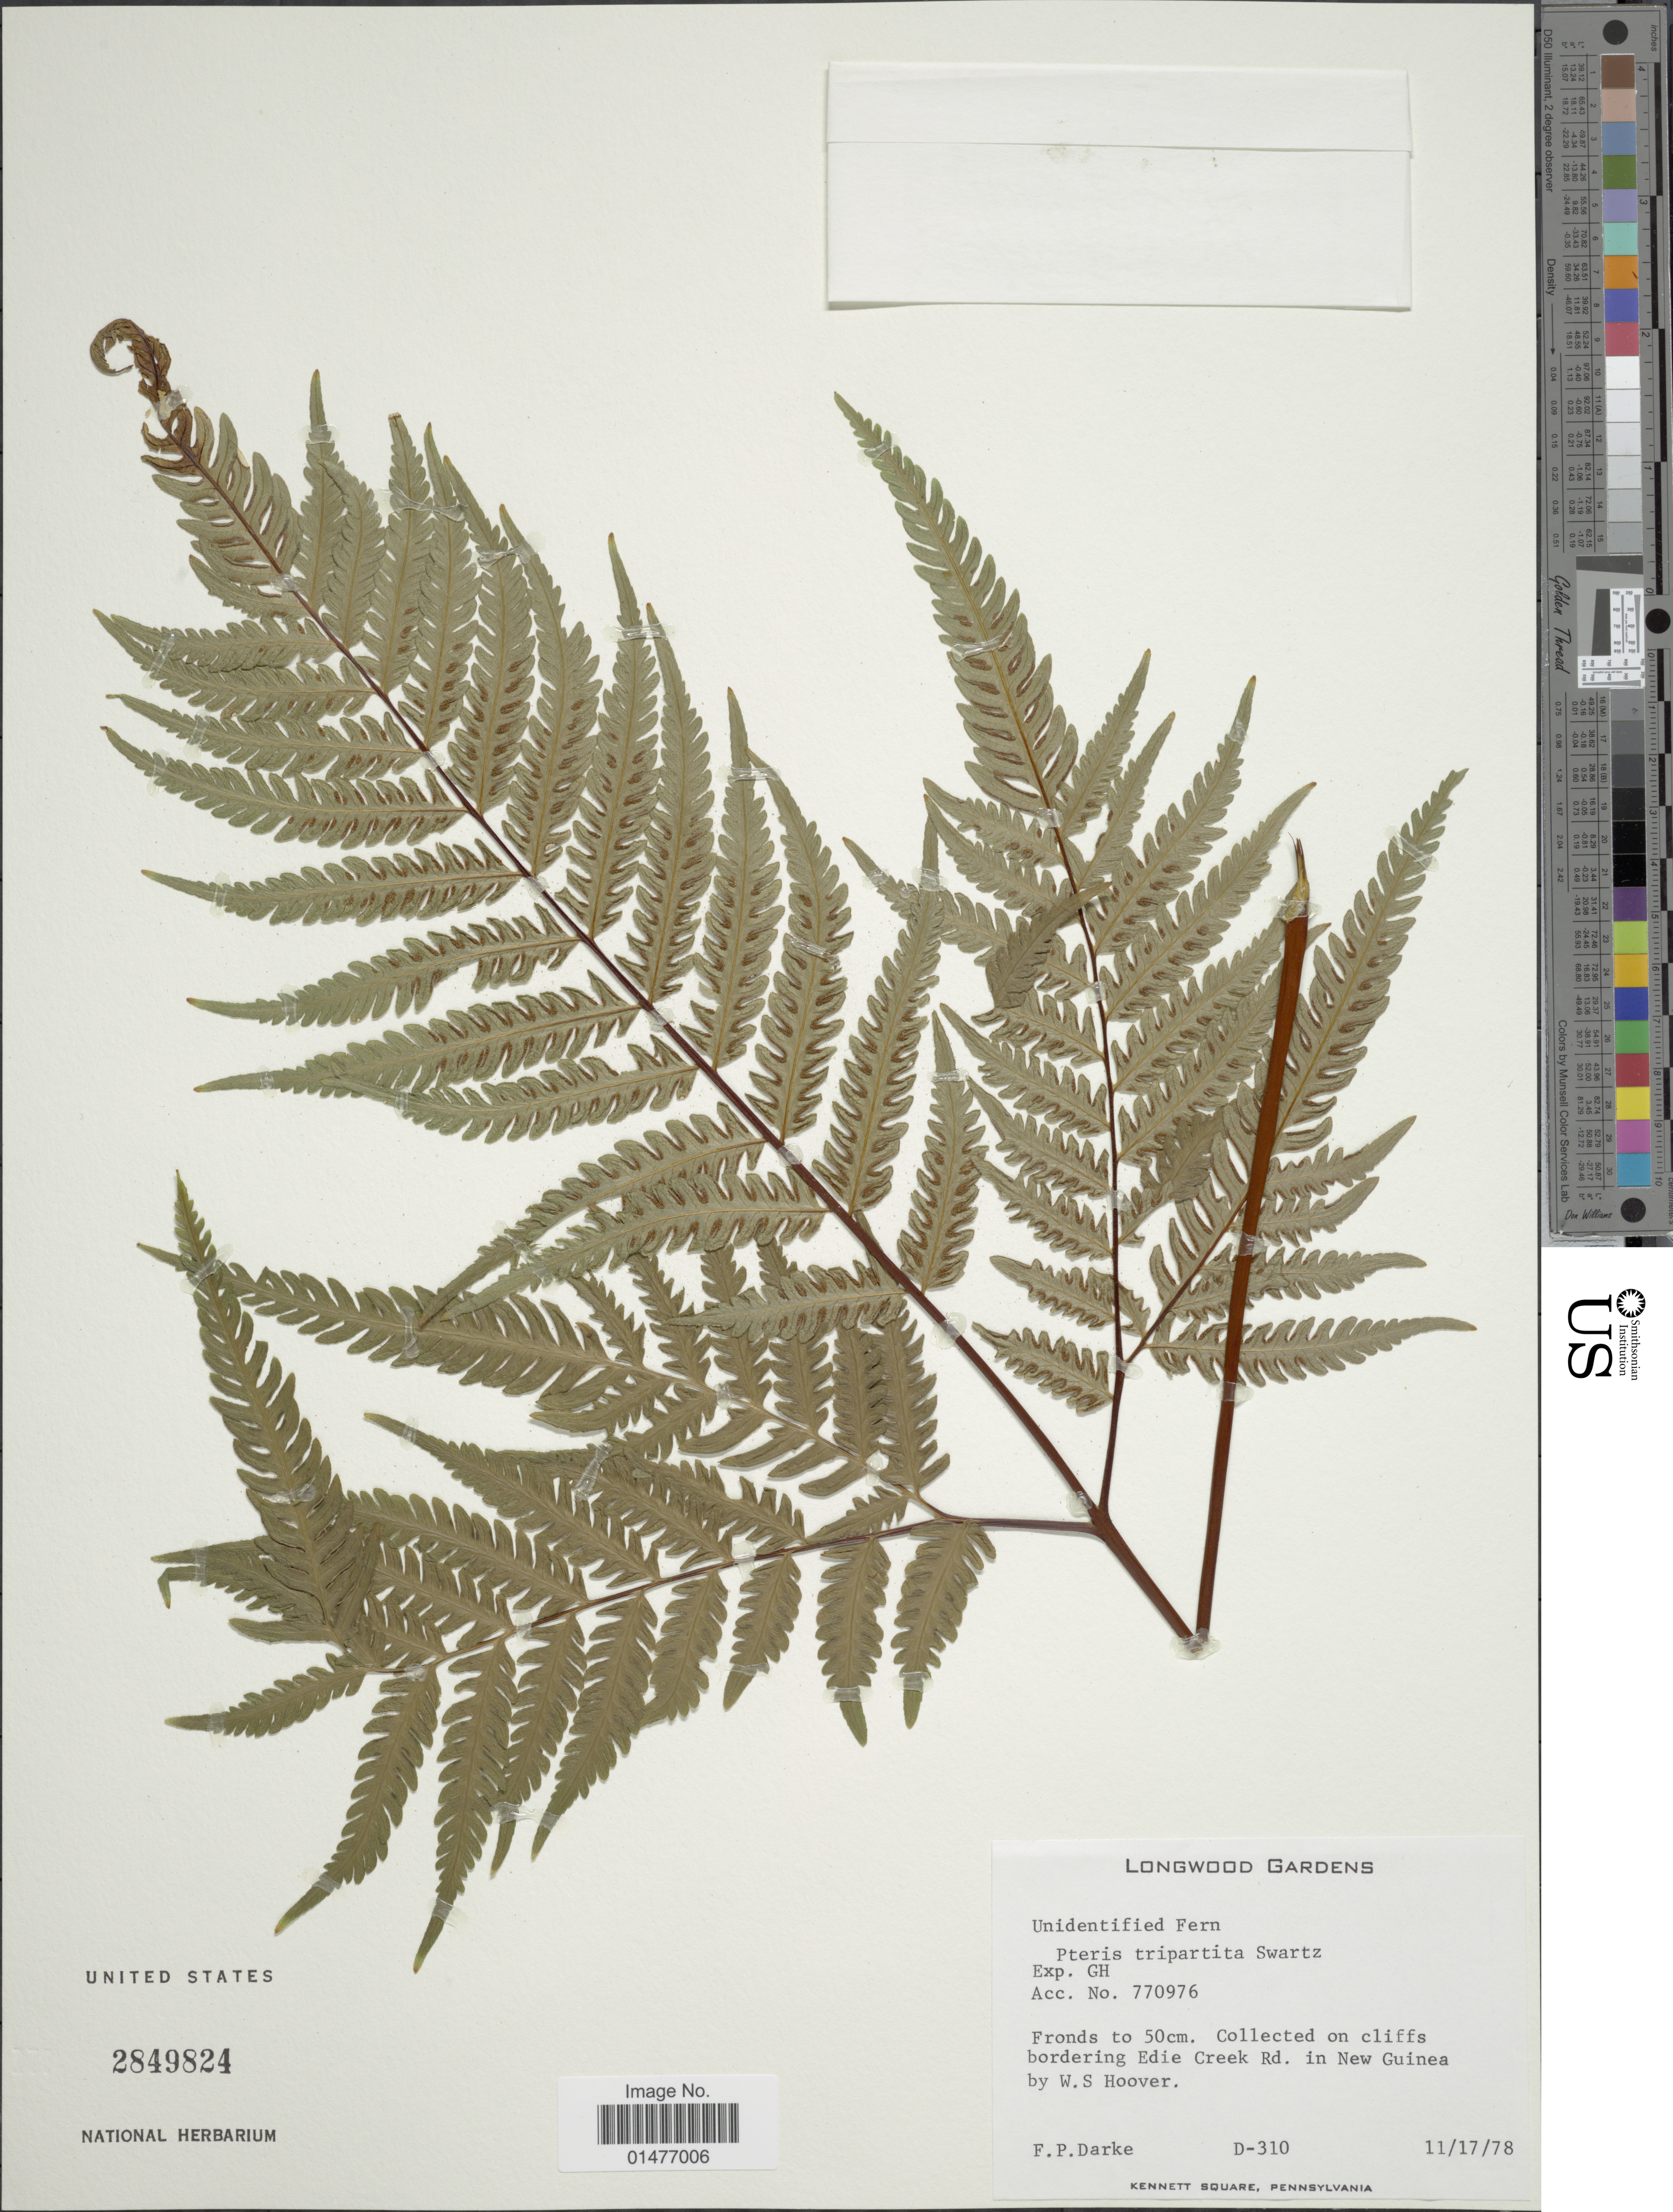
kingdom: Plantae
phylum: Tracheophyta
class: Polypodiopsida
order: Polypodiales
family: Pteridaceae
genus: Pteris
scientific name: Pteris tripartita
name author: Sw.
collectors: F. Darke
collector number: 770976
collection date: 1978-11-17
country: Papua New Guinea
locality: Collected on cliffs bordering Edie creek Rd.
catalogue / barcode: US 2849824